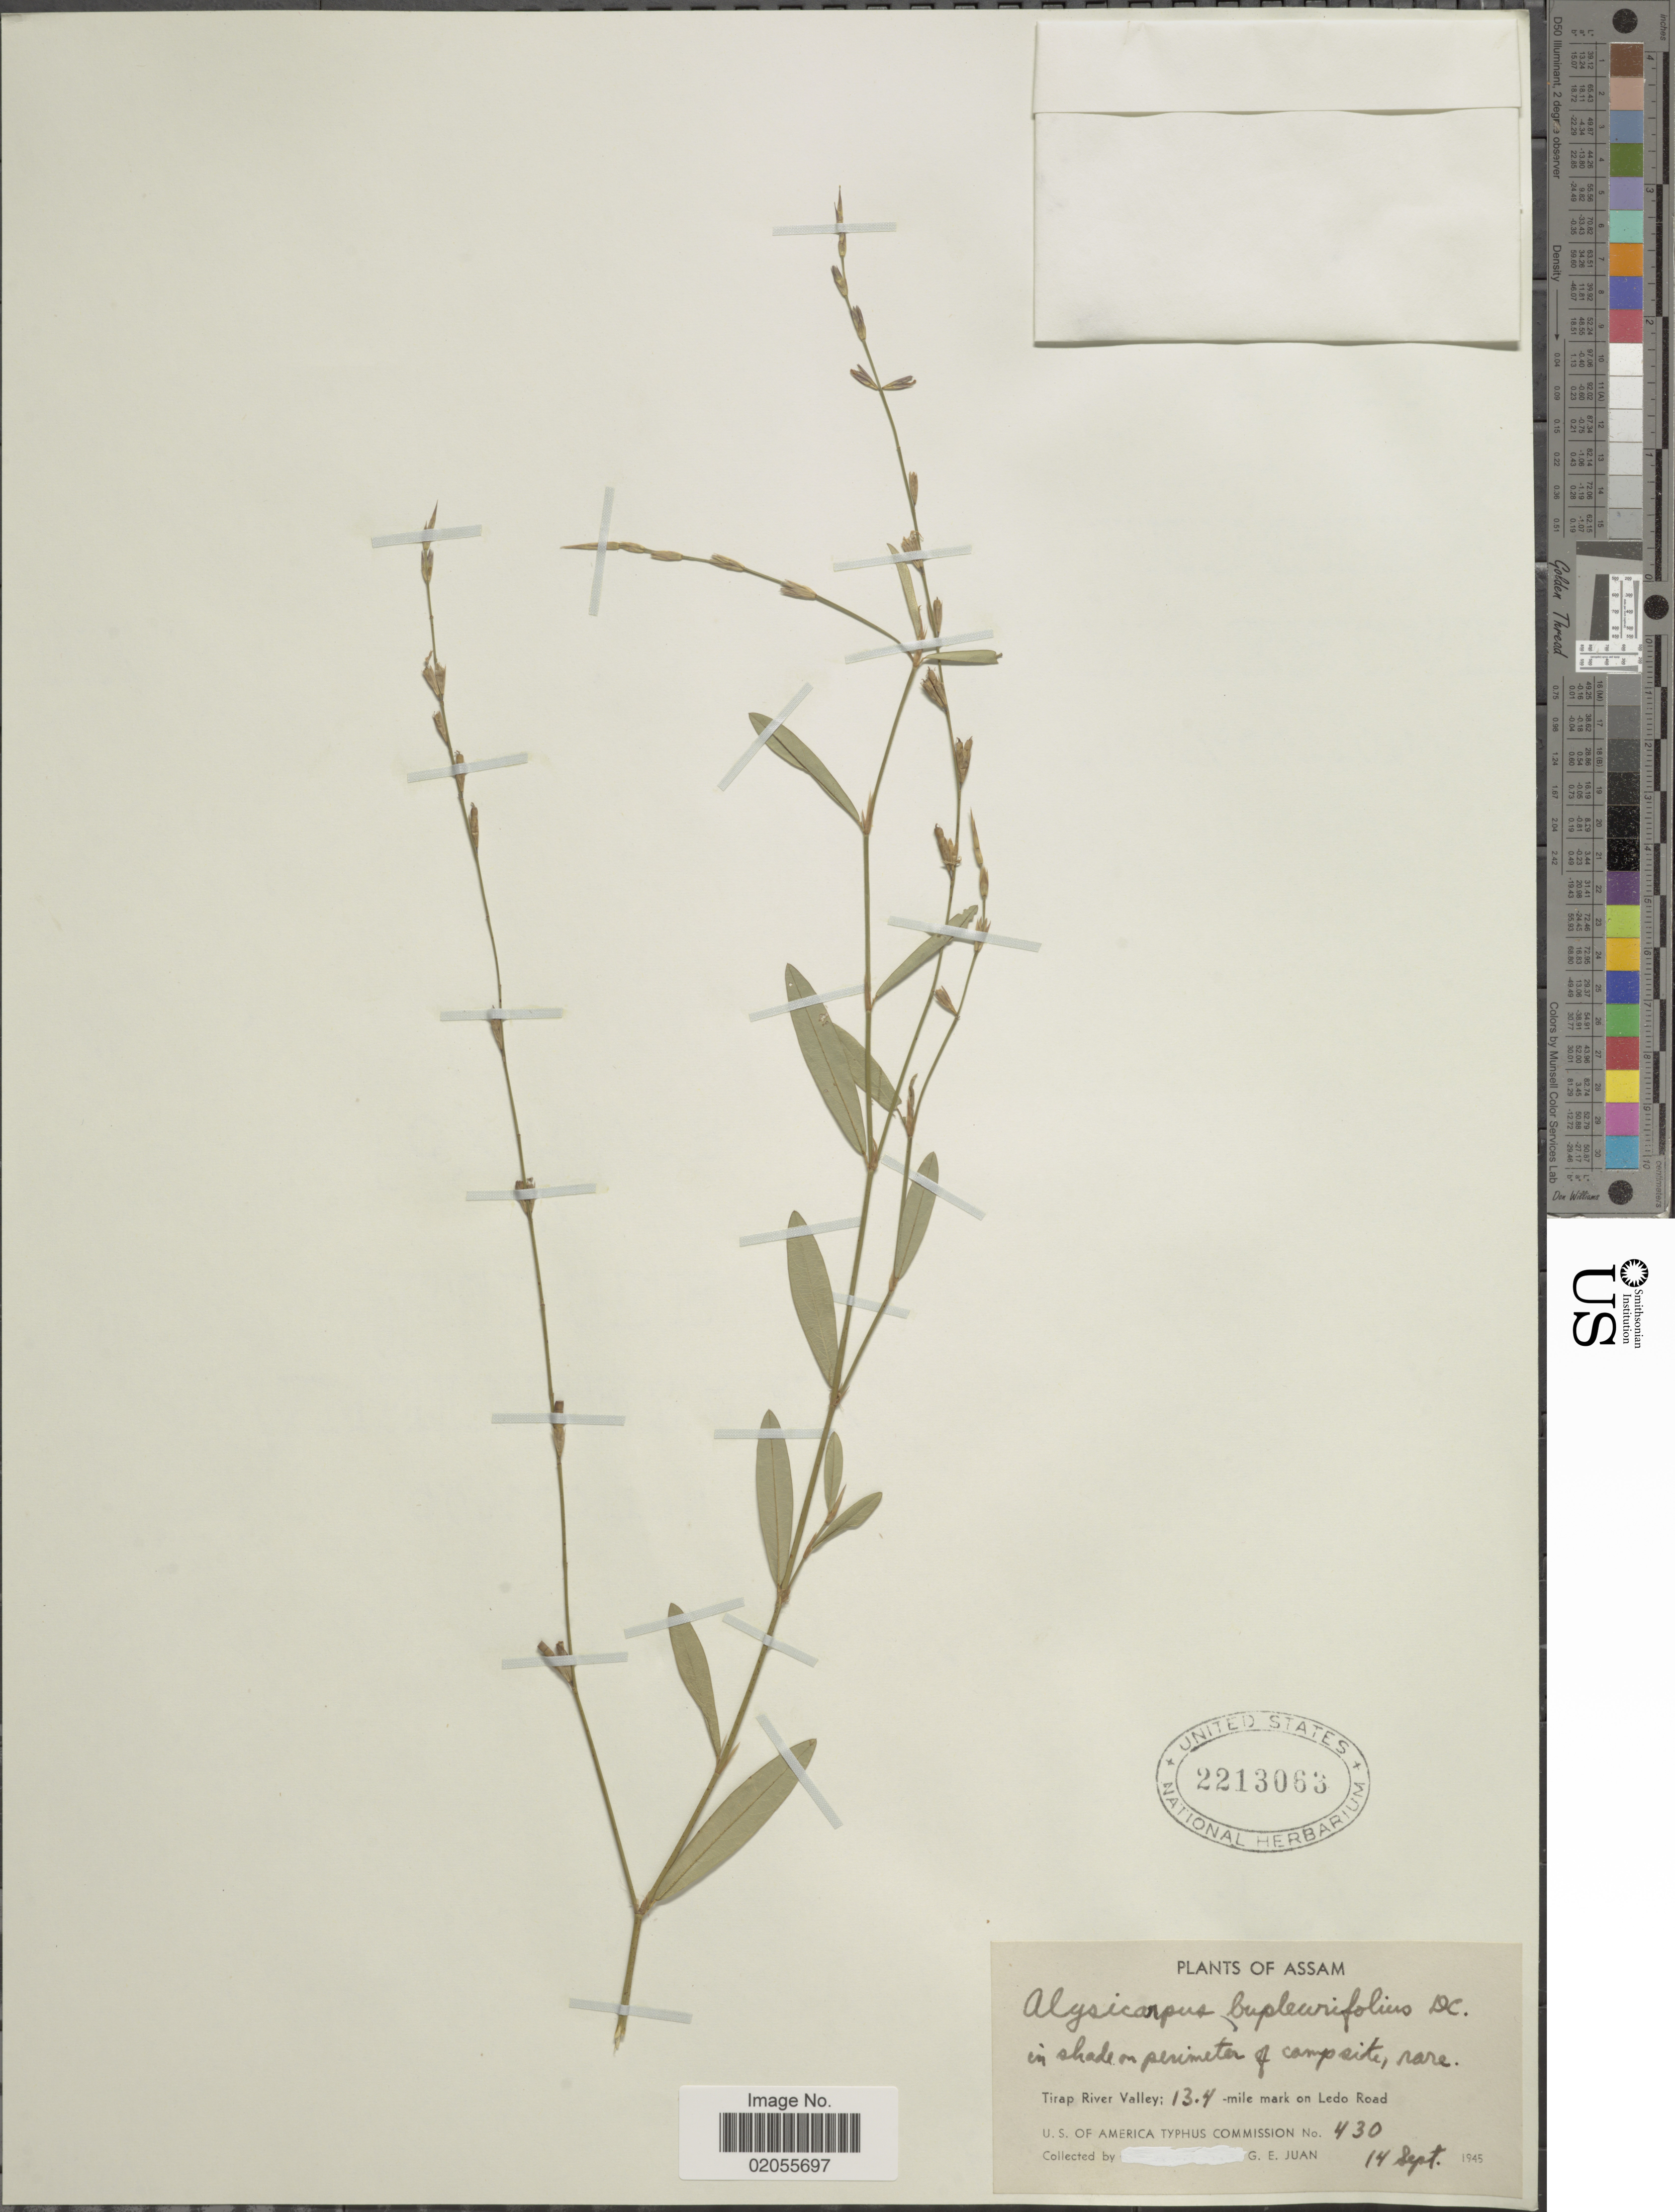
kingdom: Plantae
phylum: Tracheophyta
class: Magnoliopsida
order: Fabales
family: Fabaceae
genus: Alysicarpus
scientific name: Alysicarpus bupleurifolius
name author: (L.) DC.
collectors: G. Juan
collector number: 430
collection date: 1945-09-14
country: India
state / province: Assam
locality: Tirap River Valley; 13.4 mile mark on Ledo Road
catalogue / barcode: US 2213063